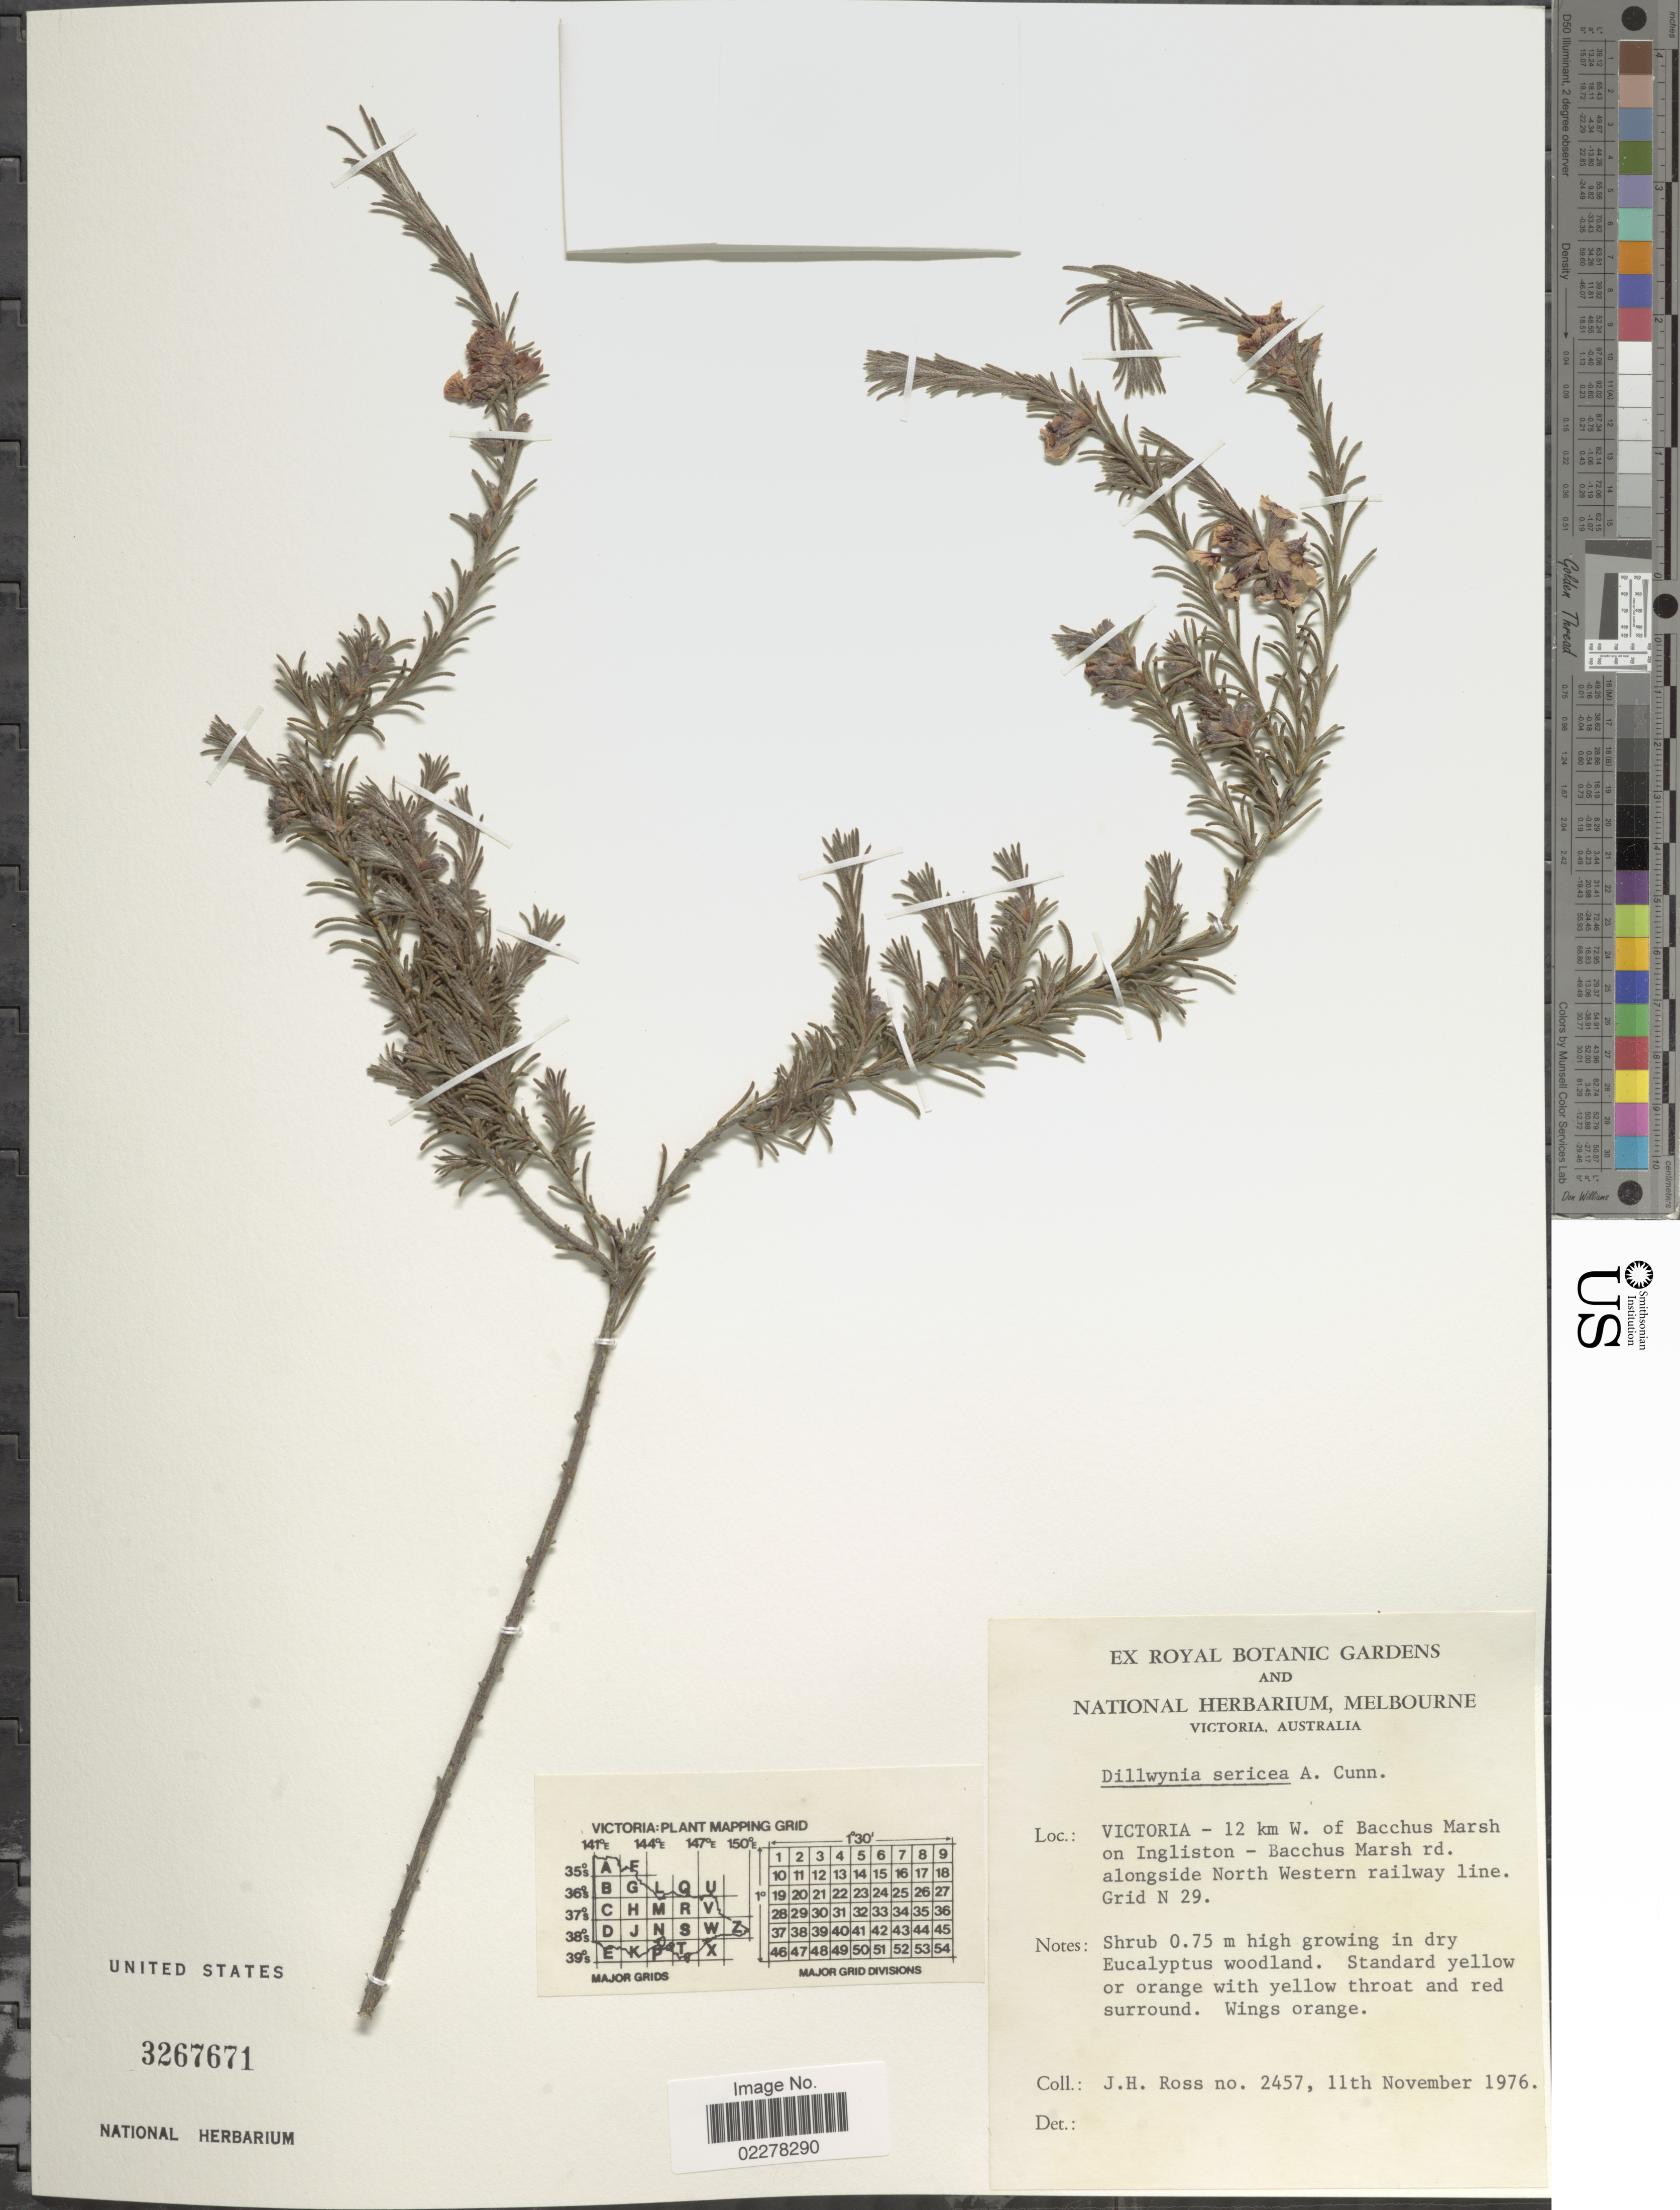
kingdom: Plantae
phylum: Tracheophyta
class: Magnoliopsida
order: Fabales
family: Fabaceae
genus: Dillwynia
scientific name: Dillwynia sericea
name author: A. Cunn.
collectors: J. Ross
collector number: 2457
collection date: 1976-11-11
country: Australia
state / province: Victoria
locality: Victoria - 12 km W. of Baccus Marsh in Ingliston - Bacchus Marsh rd. alongside North Western railway line. Grid N 29.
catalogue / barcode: US 3267671